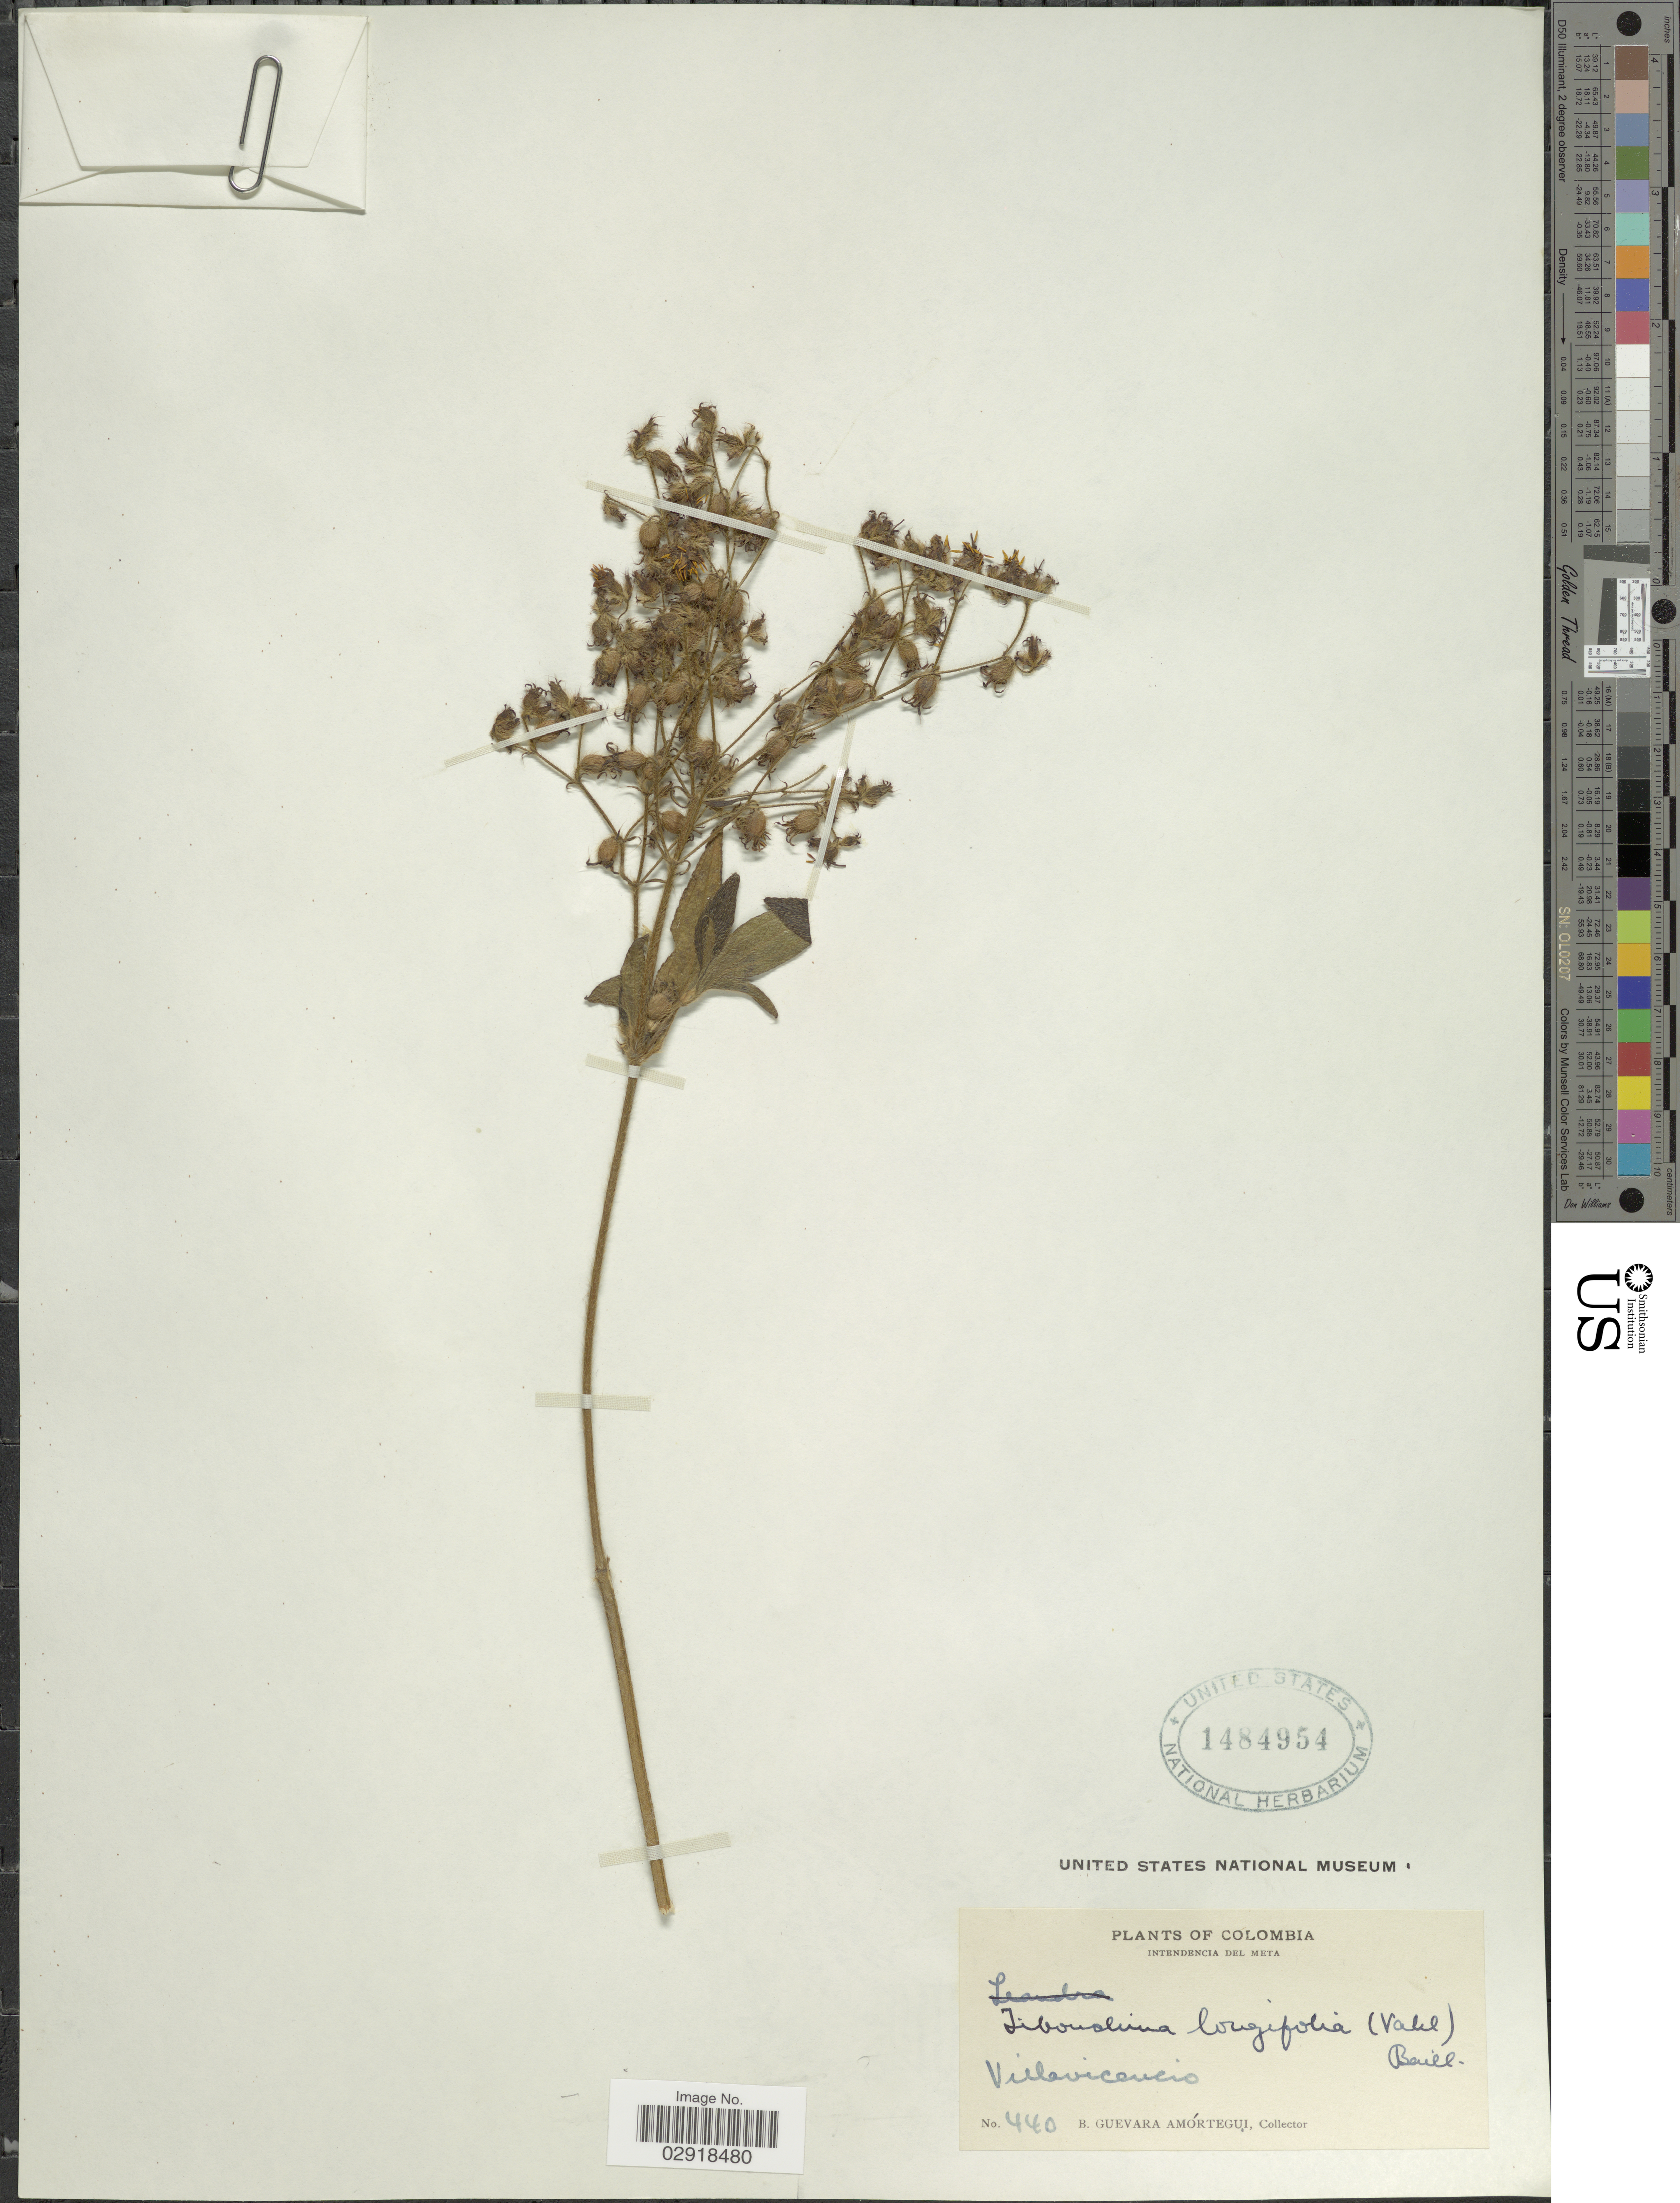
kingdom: Plantae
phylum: Tracheophyta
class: Magnoliopsida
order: Myrtales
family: Melastomataceae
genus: Chaetogastra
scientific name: Chaetogastra longifolia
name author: (Vahl) DC.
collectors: B. Guevara Amortegui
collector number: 440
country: Colombia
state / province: Meta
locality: Intendencia del Meta, Villavicencio.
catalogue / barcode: US 1484954